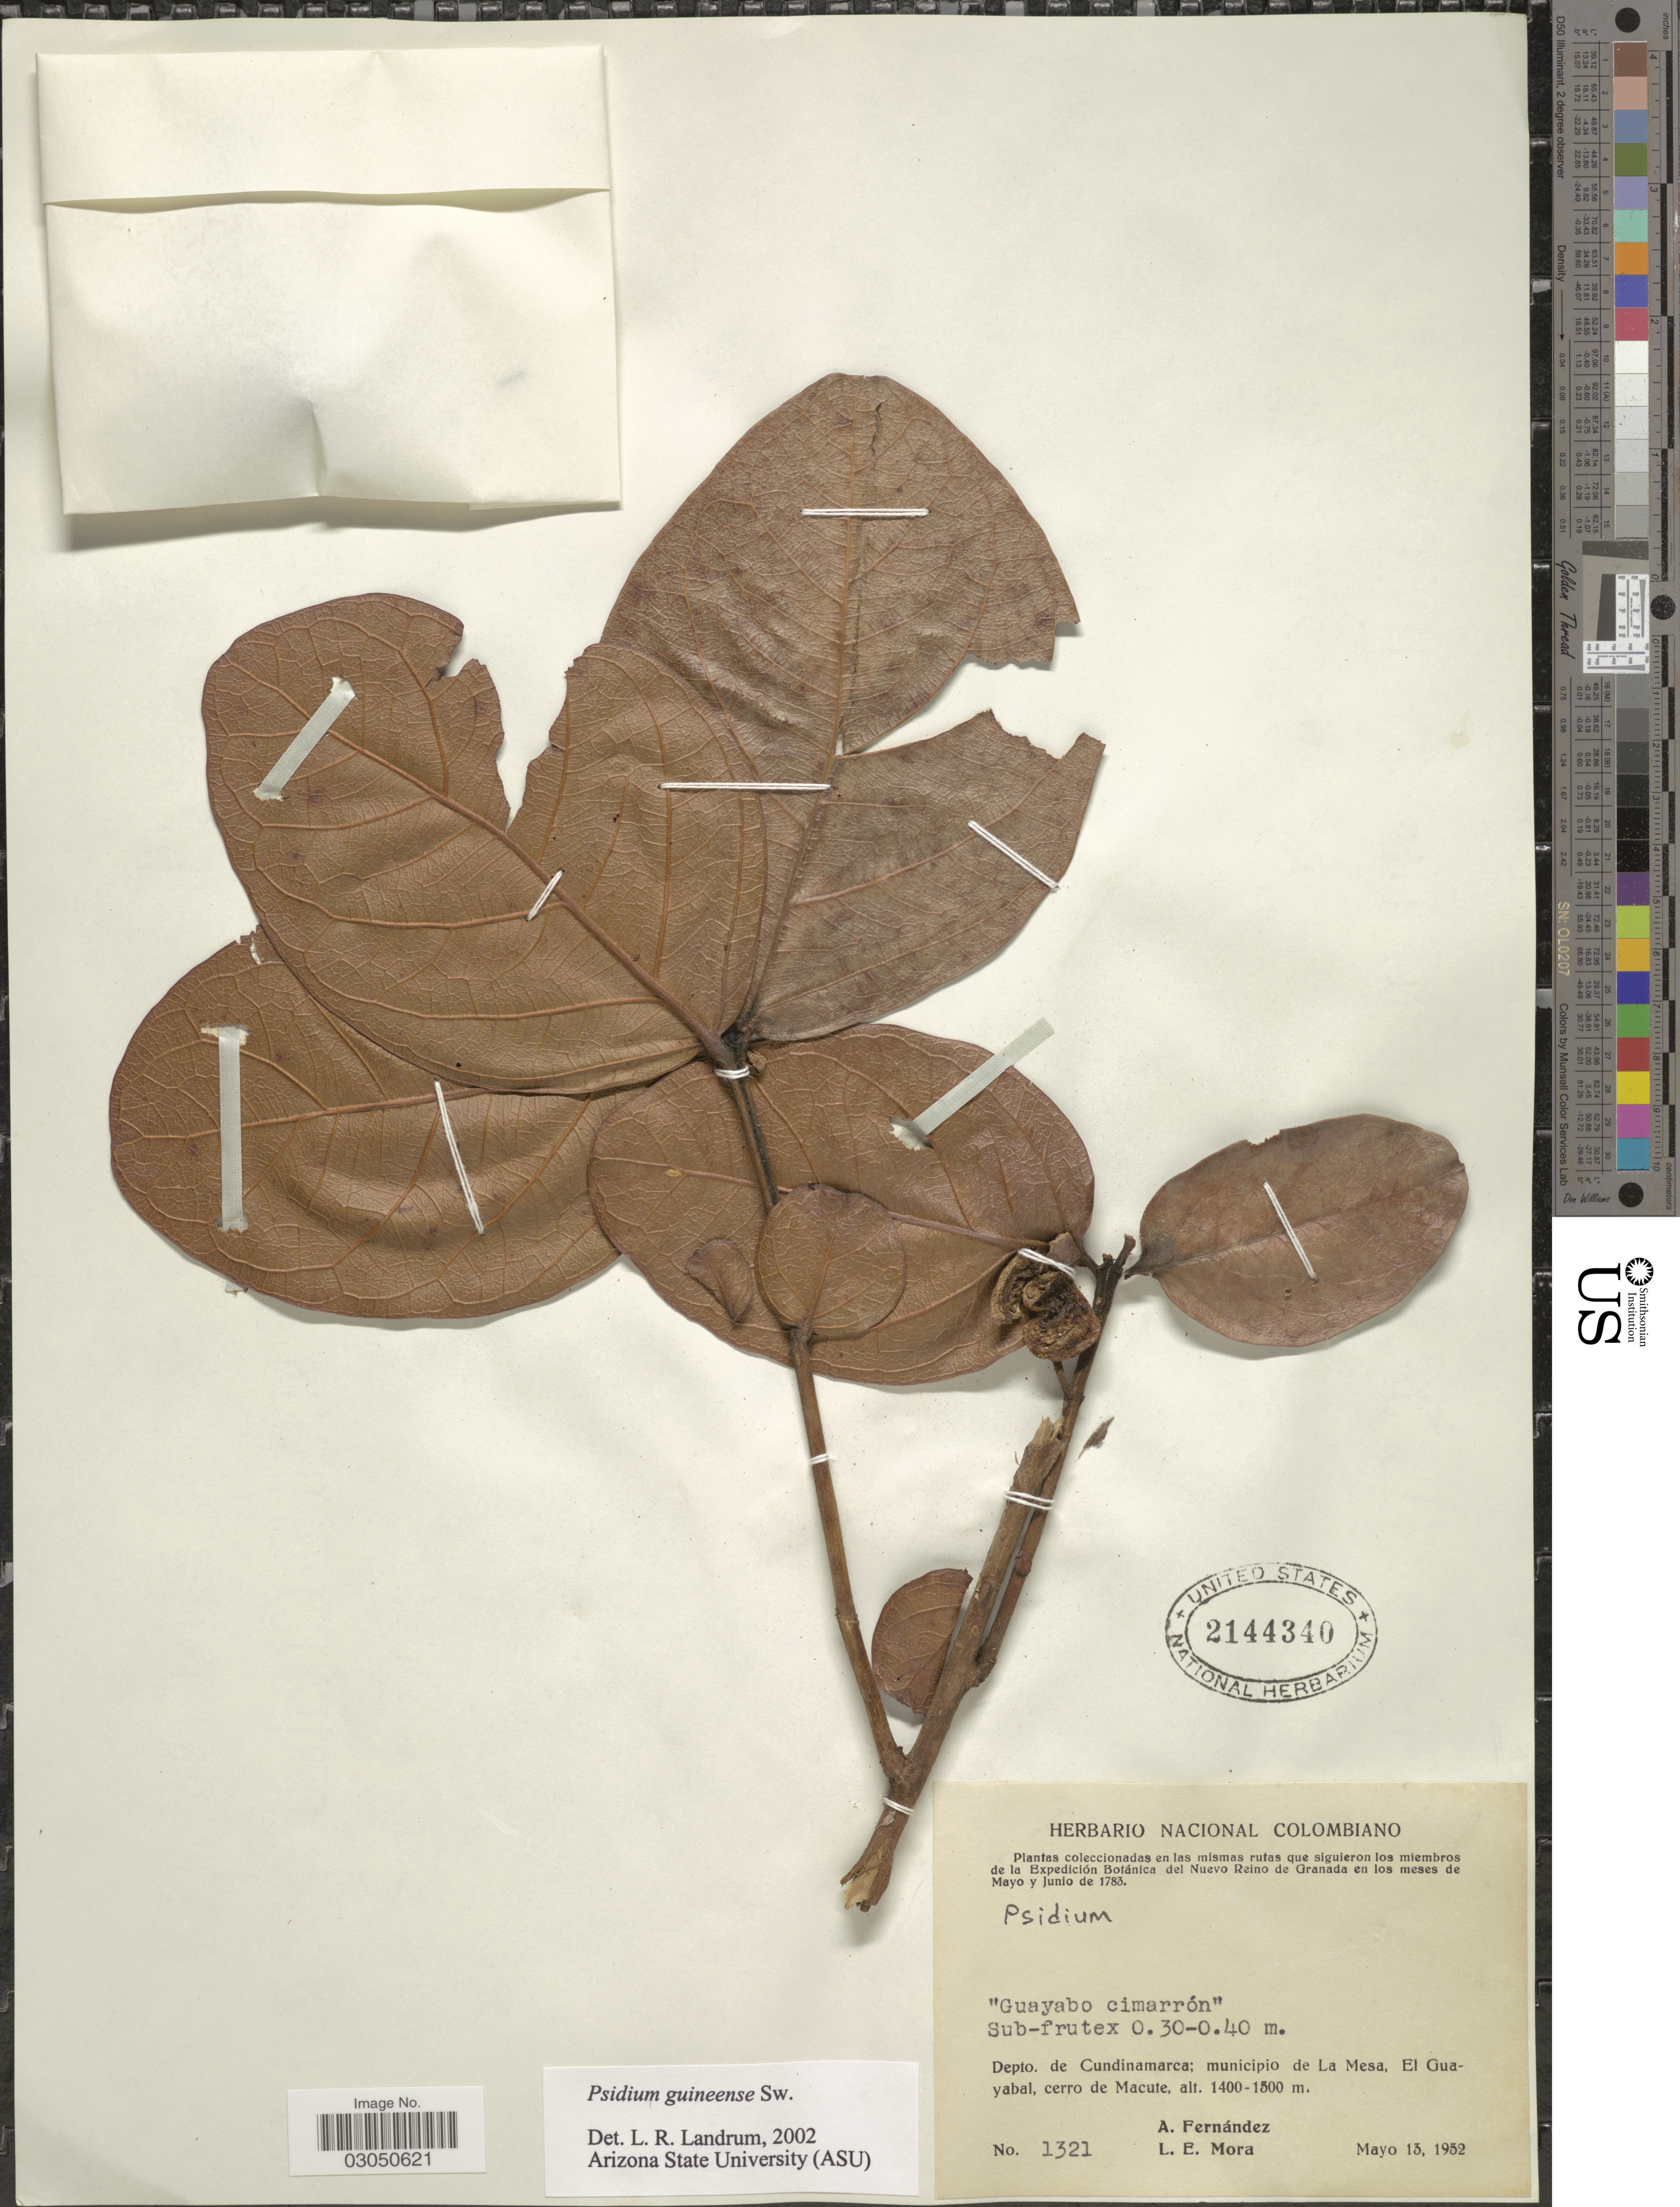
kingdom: Plantae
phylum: Tracheophyta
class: Magnoliopsida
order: Myrtales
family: Myrtaceae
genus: Psidium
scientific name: Psidium guineense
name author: Sw.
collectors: A. Fernández & L. Mora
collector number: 1321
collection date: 1952-05-13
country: Colombia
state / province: Cundinamarca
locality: Depto. de Cundinamarca: municipio de La Mesa, El Guayabal, cerro de Macute.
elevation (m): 1400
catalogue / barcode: US 2144340